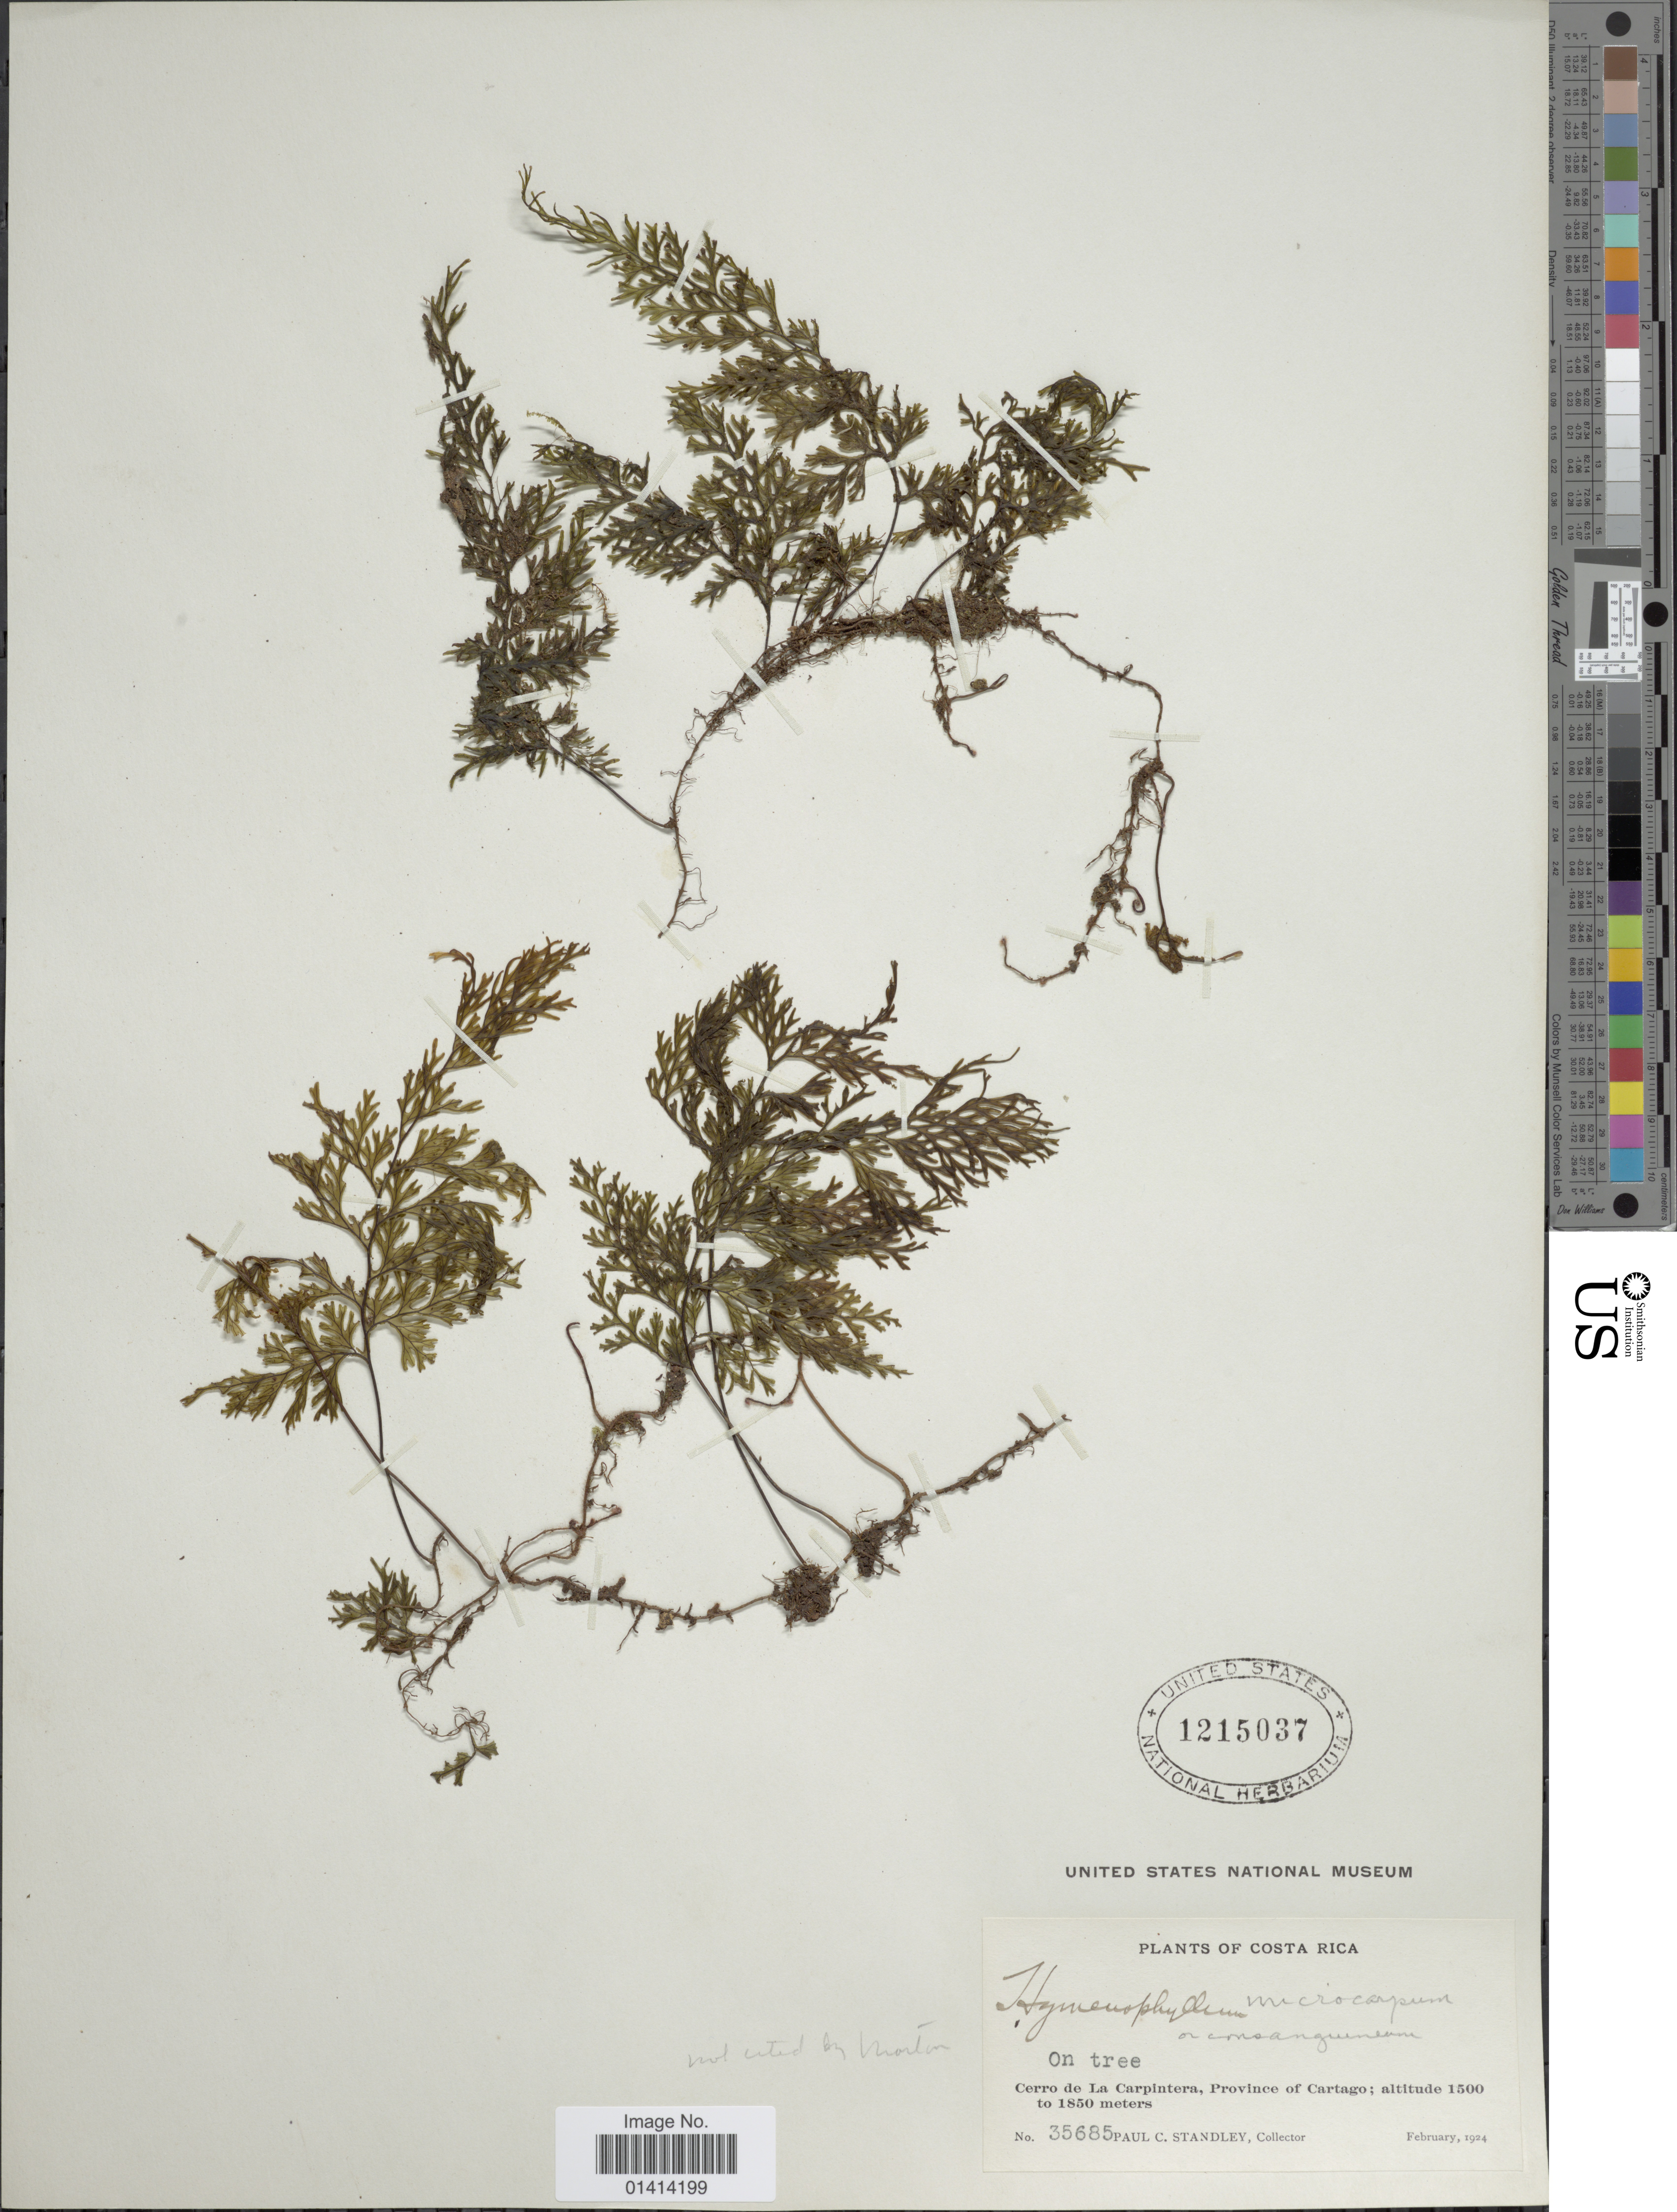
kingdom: Plantae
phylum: Tracheophyta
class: Polypodiopsida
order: Hymenophyllales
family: Hymenophyllaceae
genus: Hymenophyllum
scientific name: Hymenophyllum microcarpum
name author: (Desv.) Lellinger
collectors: P. C. Standley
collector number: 35685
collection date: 1924-02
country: Costa Rica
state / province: Cartago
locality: Cerro de La Capintera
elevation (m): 1500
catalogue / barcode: US 1215037